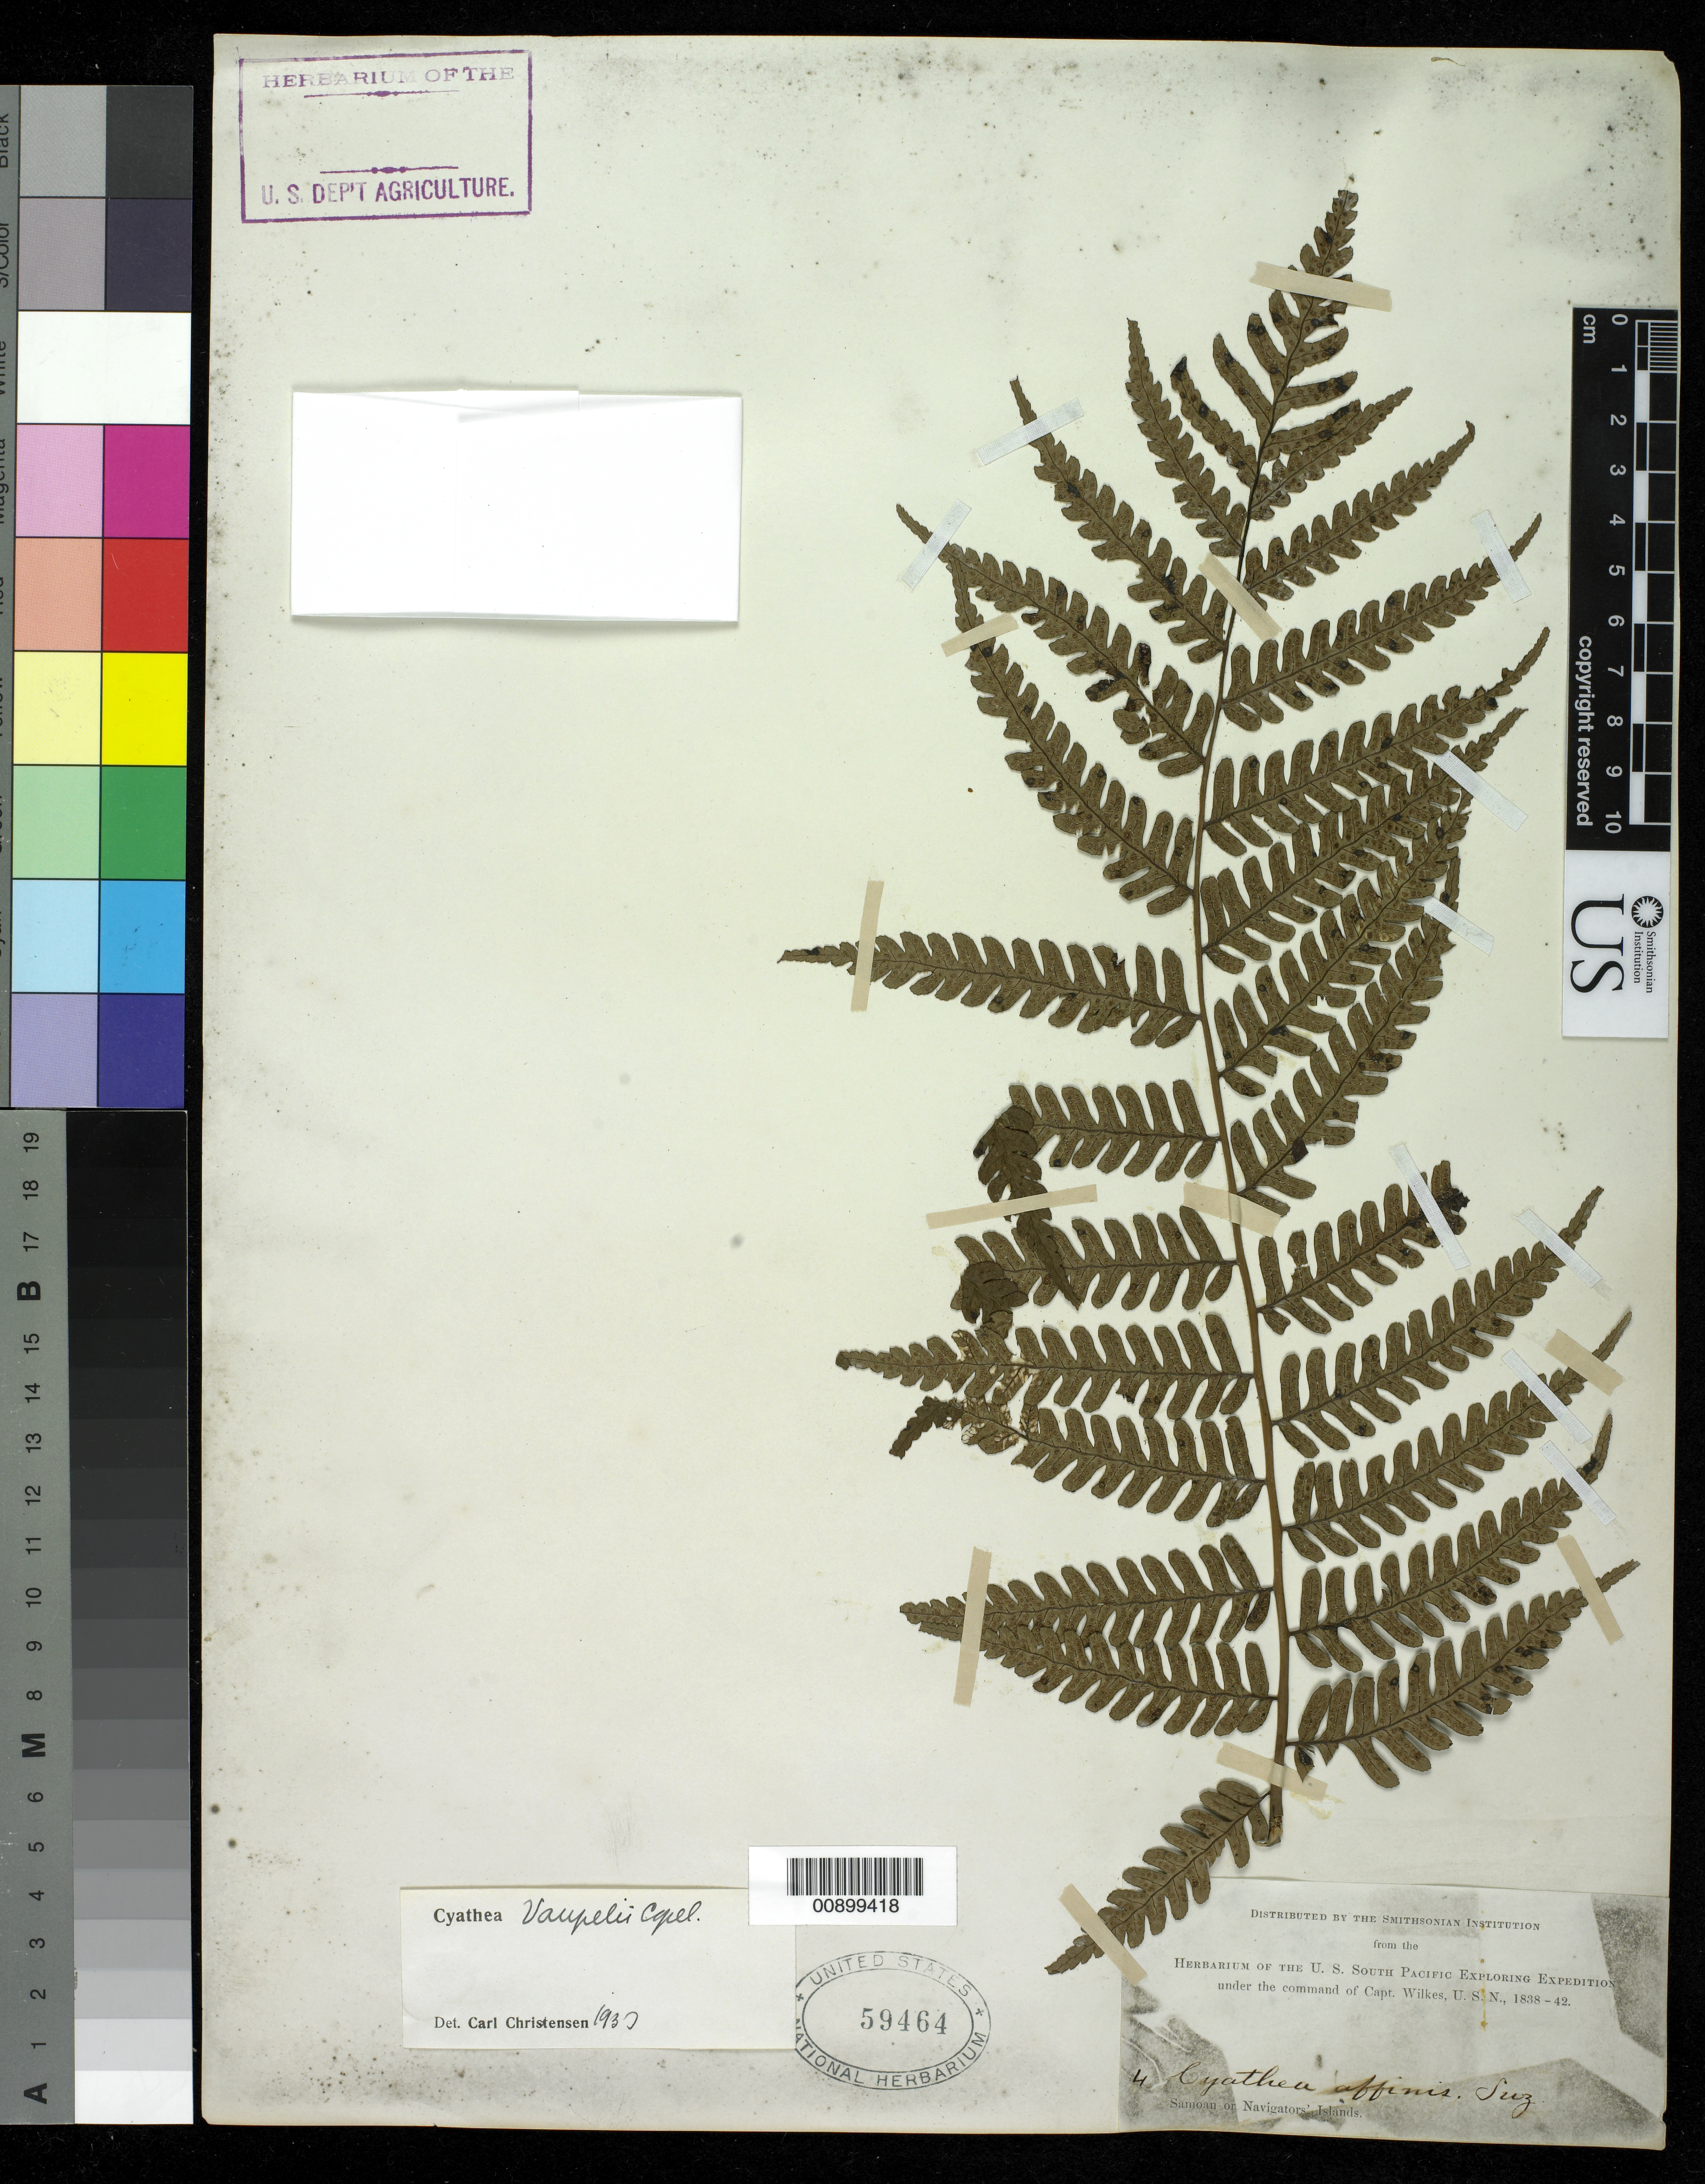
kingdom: Plantae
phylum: Tracheophyta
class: Polypodiopsida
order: Cyatheales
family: Cyatheaceae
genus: Sphaeropteris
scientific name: Sphaeropteris vaupellii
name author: (Copel.)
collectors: Wilkes Explor. Exped.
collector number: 4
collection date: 1838/1842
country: American Samoa / Samoa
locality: Samoan or Navigators' Islands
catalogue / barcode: US 58464